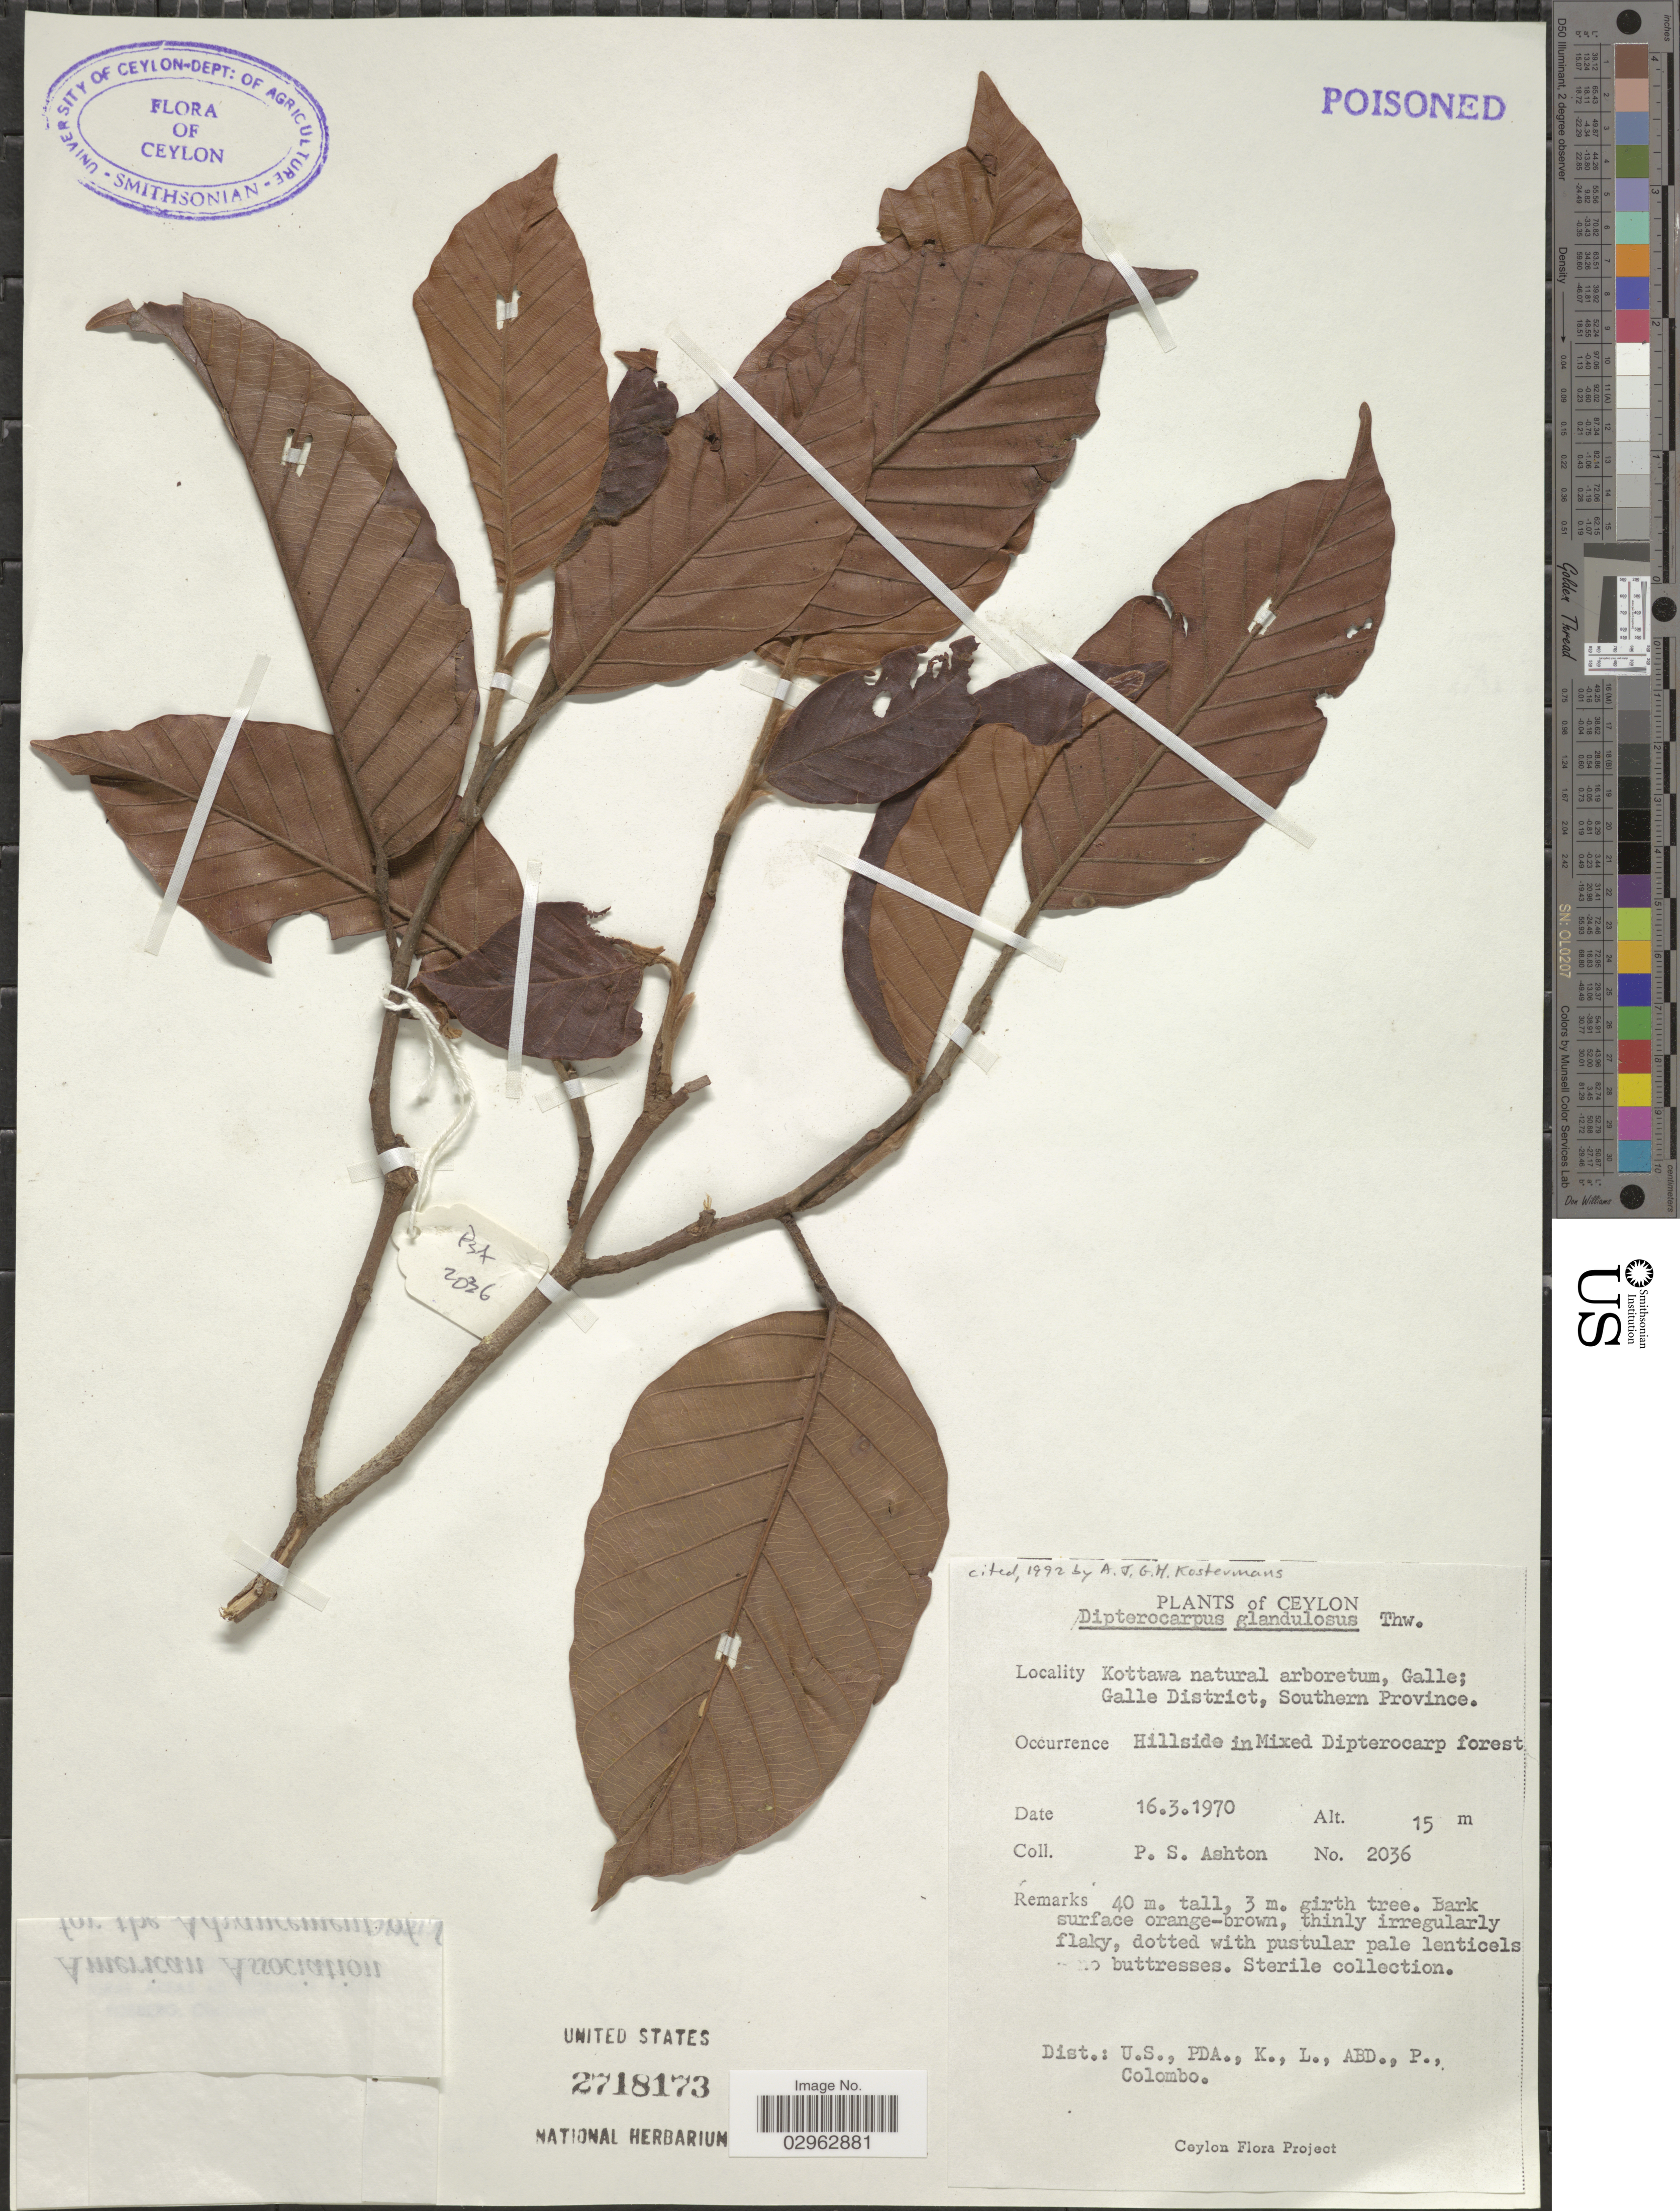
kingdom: Plantae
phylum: Tracheophyta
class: Magnoliopsida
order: Malvales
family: Dipterocarpaceae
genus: Dipterocarpus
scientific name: Dipterocarpus glandulosus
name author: Thwaites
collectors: P. S. Ashton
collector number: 2036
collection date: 1970-03-16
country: Sri Lanka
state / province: Southern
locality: Ceylon. Kottawa natural arboretum, Galle; Galle District.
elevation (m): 15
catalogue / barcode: US 2718173